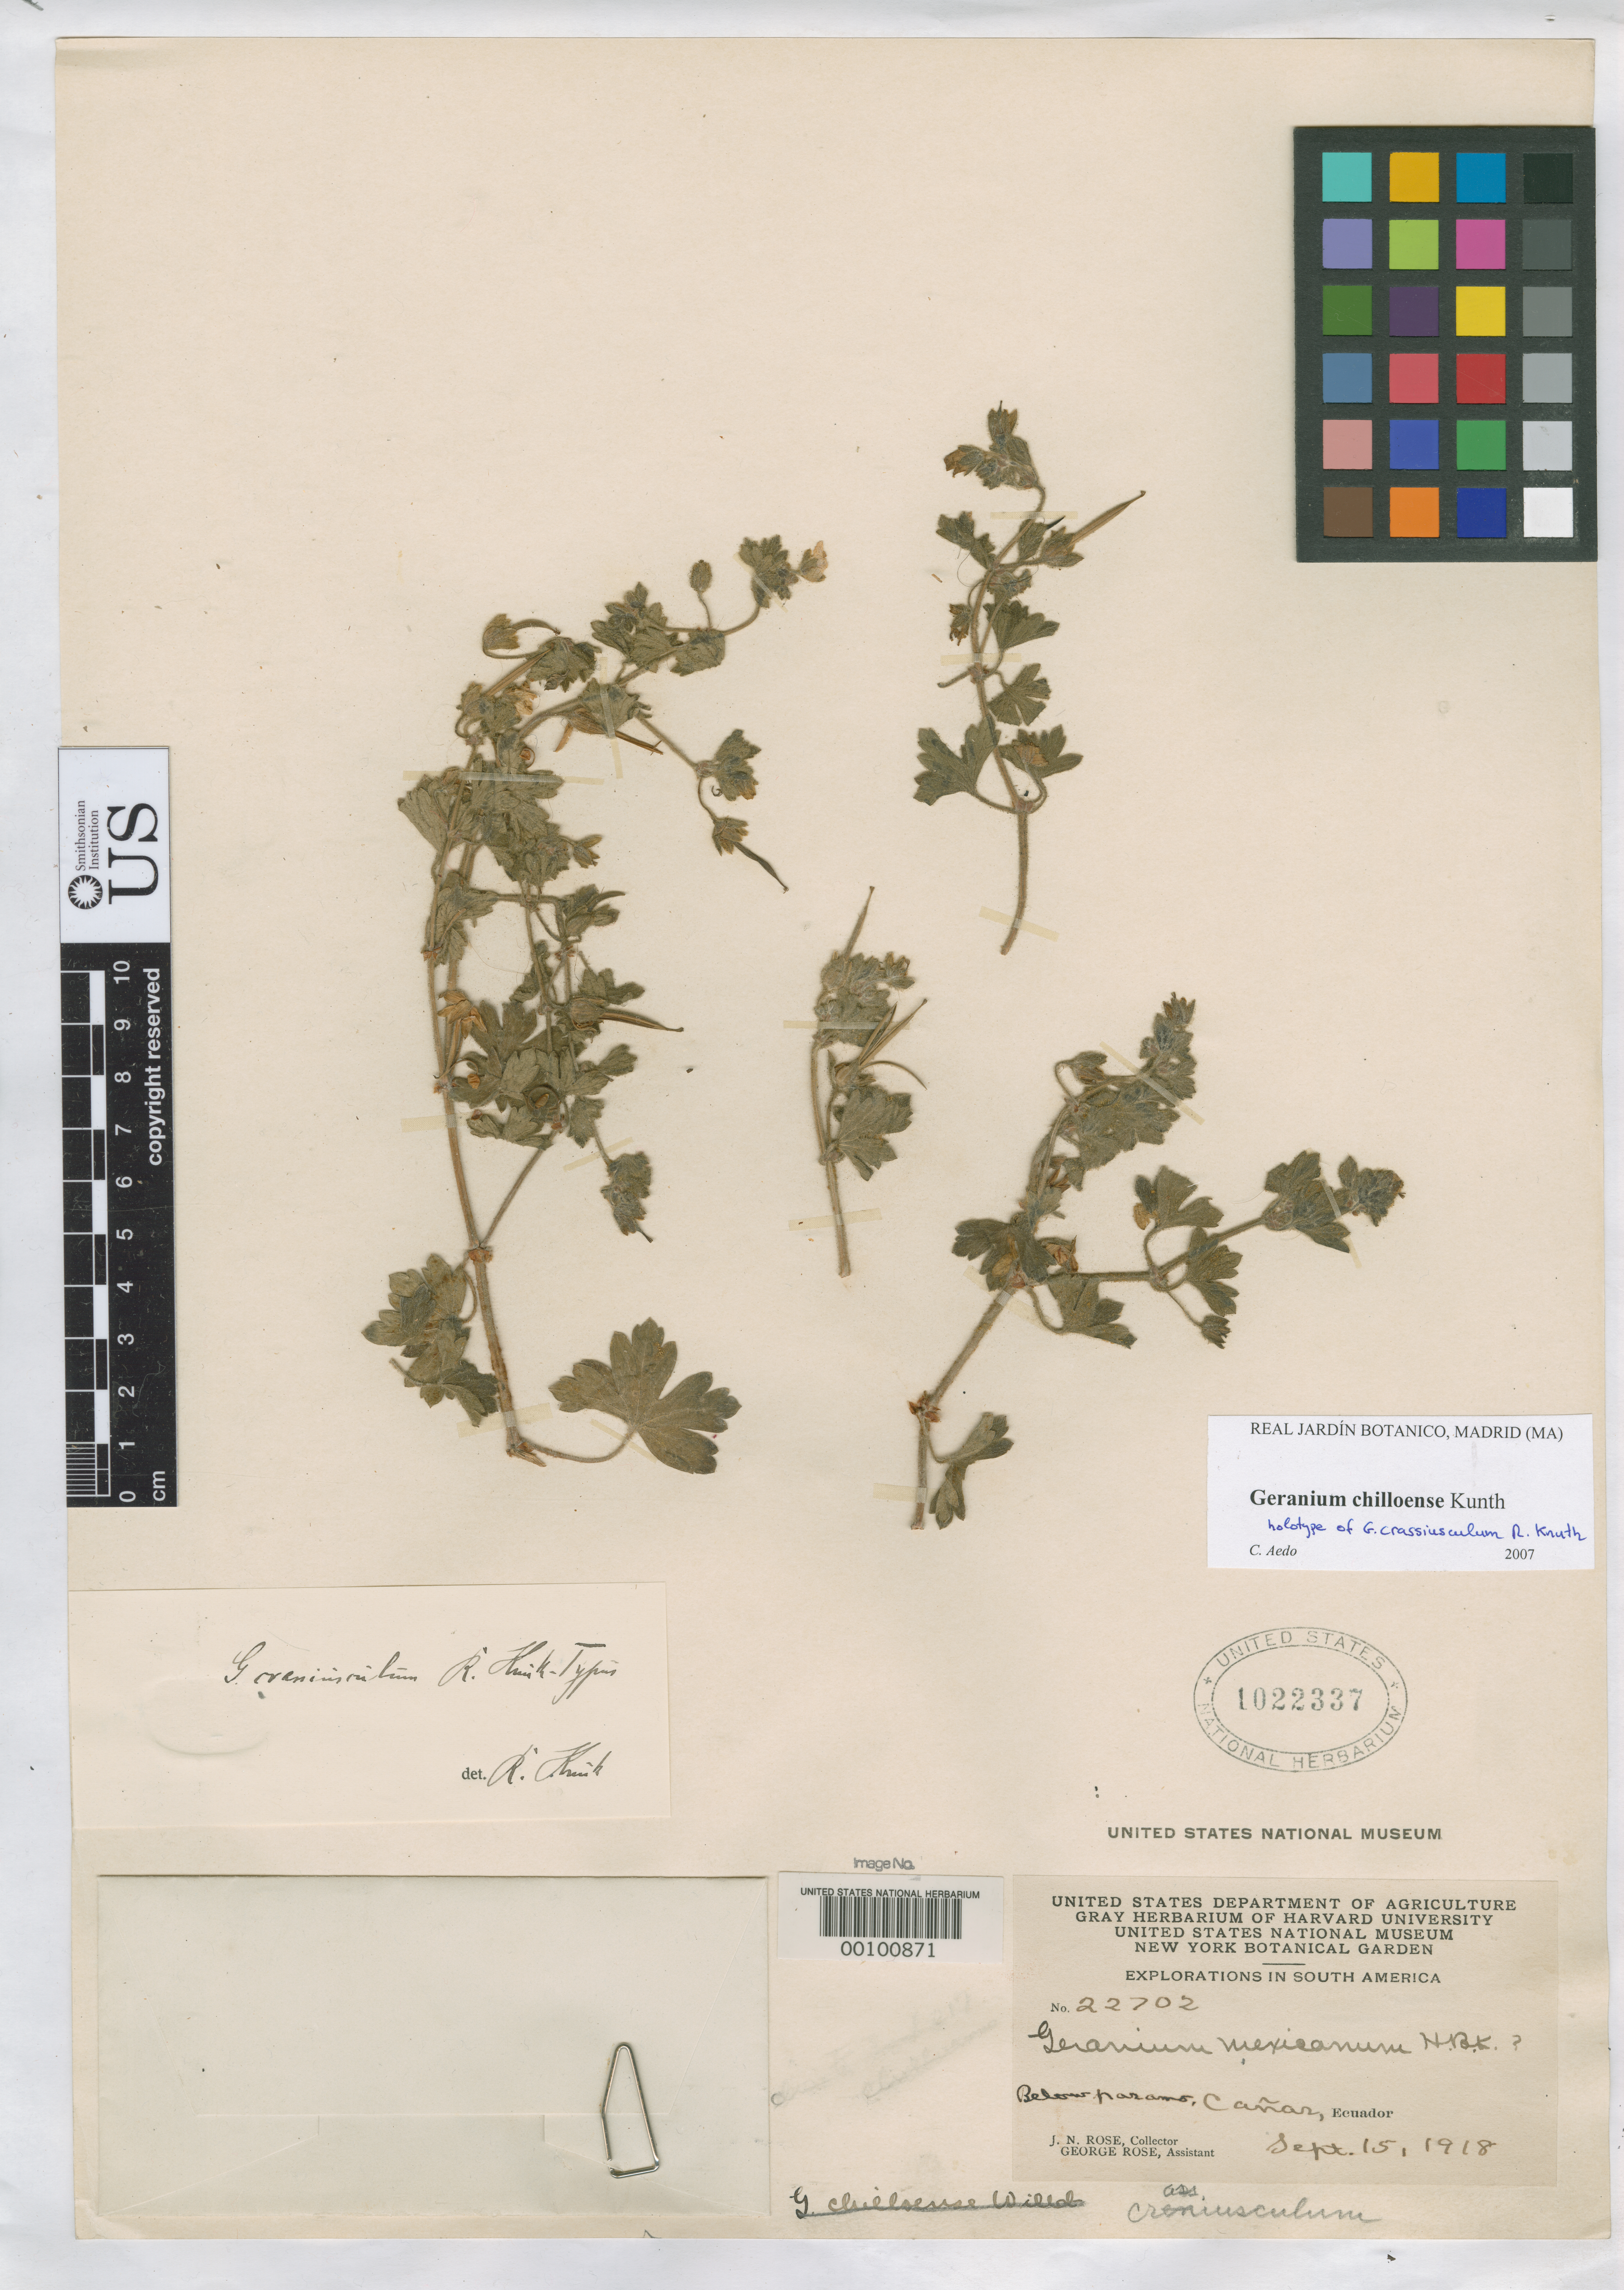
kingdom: Plantae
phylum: Tracheophyta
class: Magnoliopsida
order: Geraniales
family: Geraniaceae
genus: Geranium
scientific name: Geranium crassiusculum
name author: R. Knuth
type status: Holotype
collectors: J. N. Rose & G. Rose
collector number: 22702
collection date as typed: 15 Sep 1918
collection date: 1918-09-15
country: Ecuador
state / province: Cañar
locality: Paramo.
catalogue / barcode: US 1022337